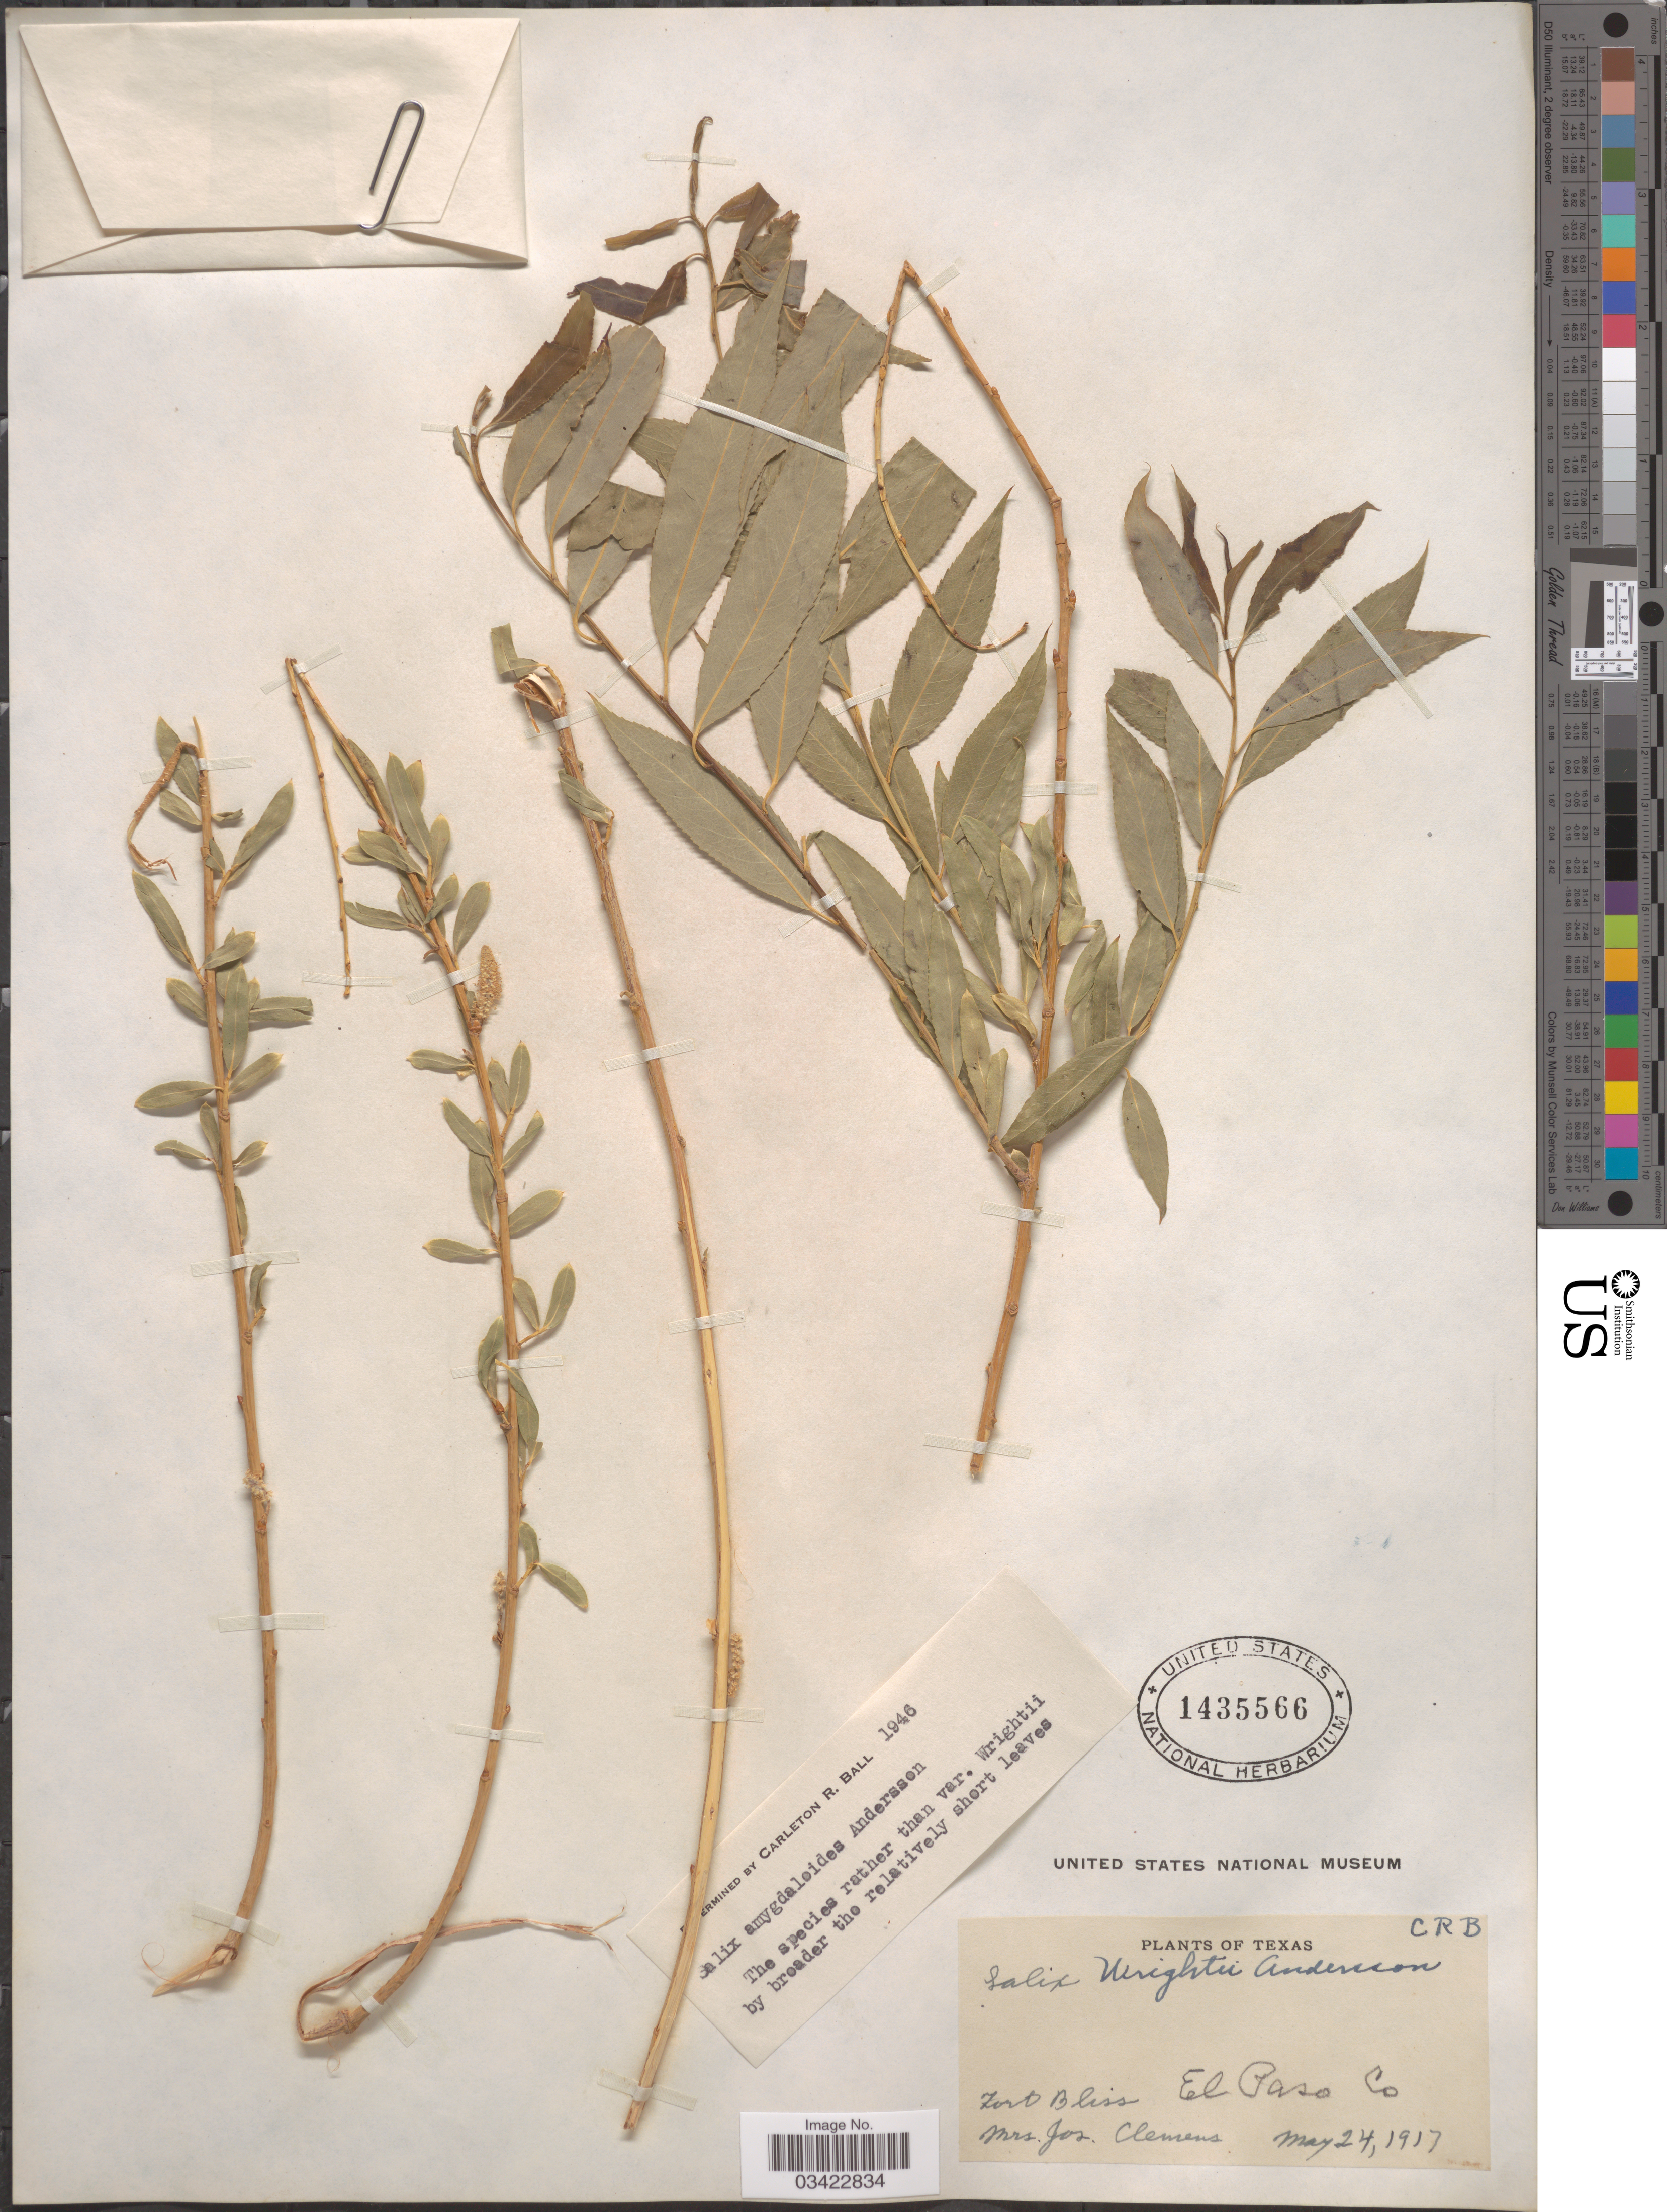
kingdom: Plantae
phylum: Tracheophyta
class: Magnoliopsida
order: Malpighiales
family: Salicaceae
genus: Salix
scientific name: Salix amygdaloides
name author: Andersson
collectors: J. Clemens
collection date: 1917-05-24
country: United States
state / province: Texas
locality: Fort Bliss El Paso Co.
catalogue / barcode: US 1435566